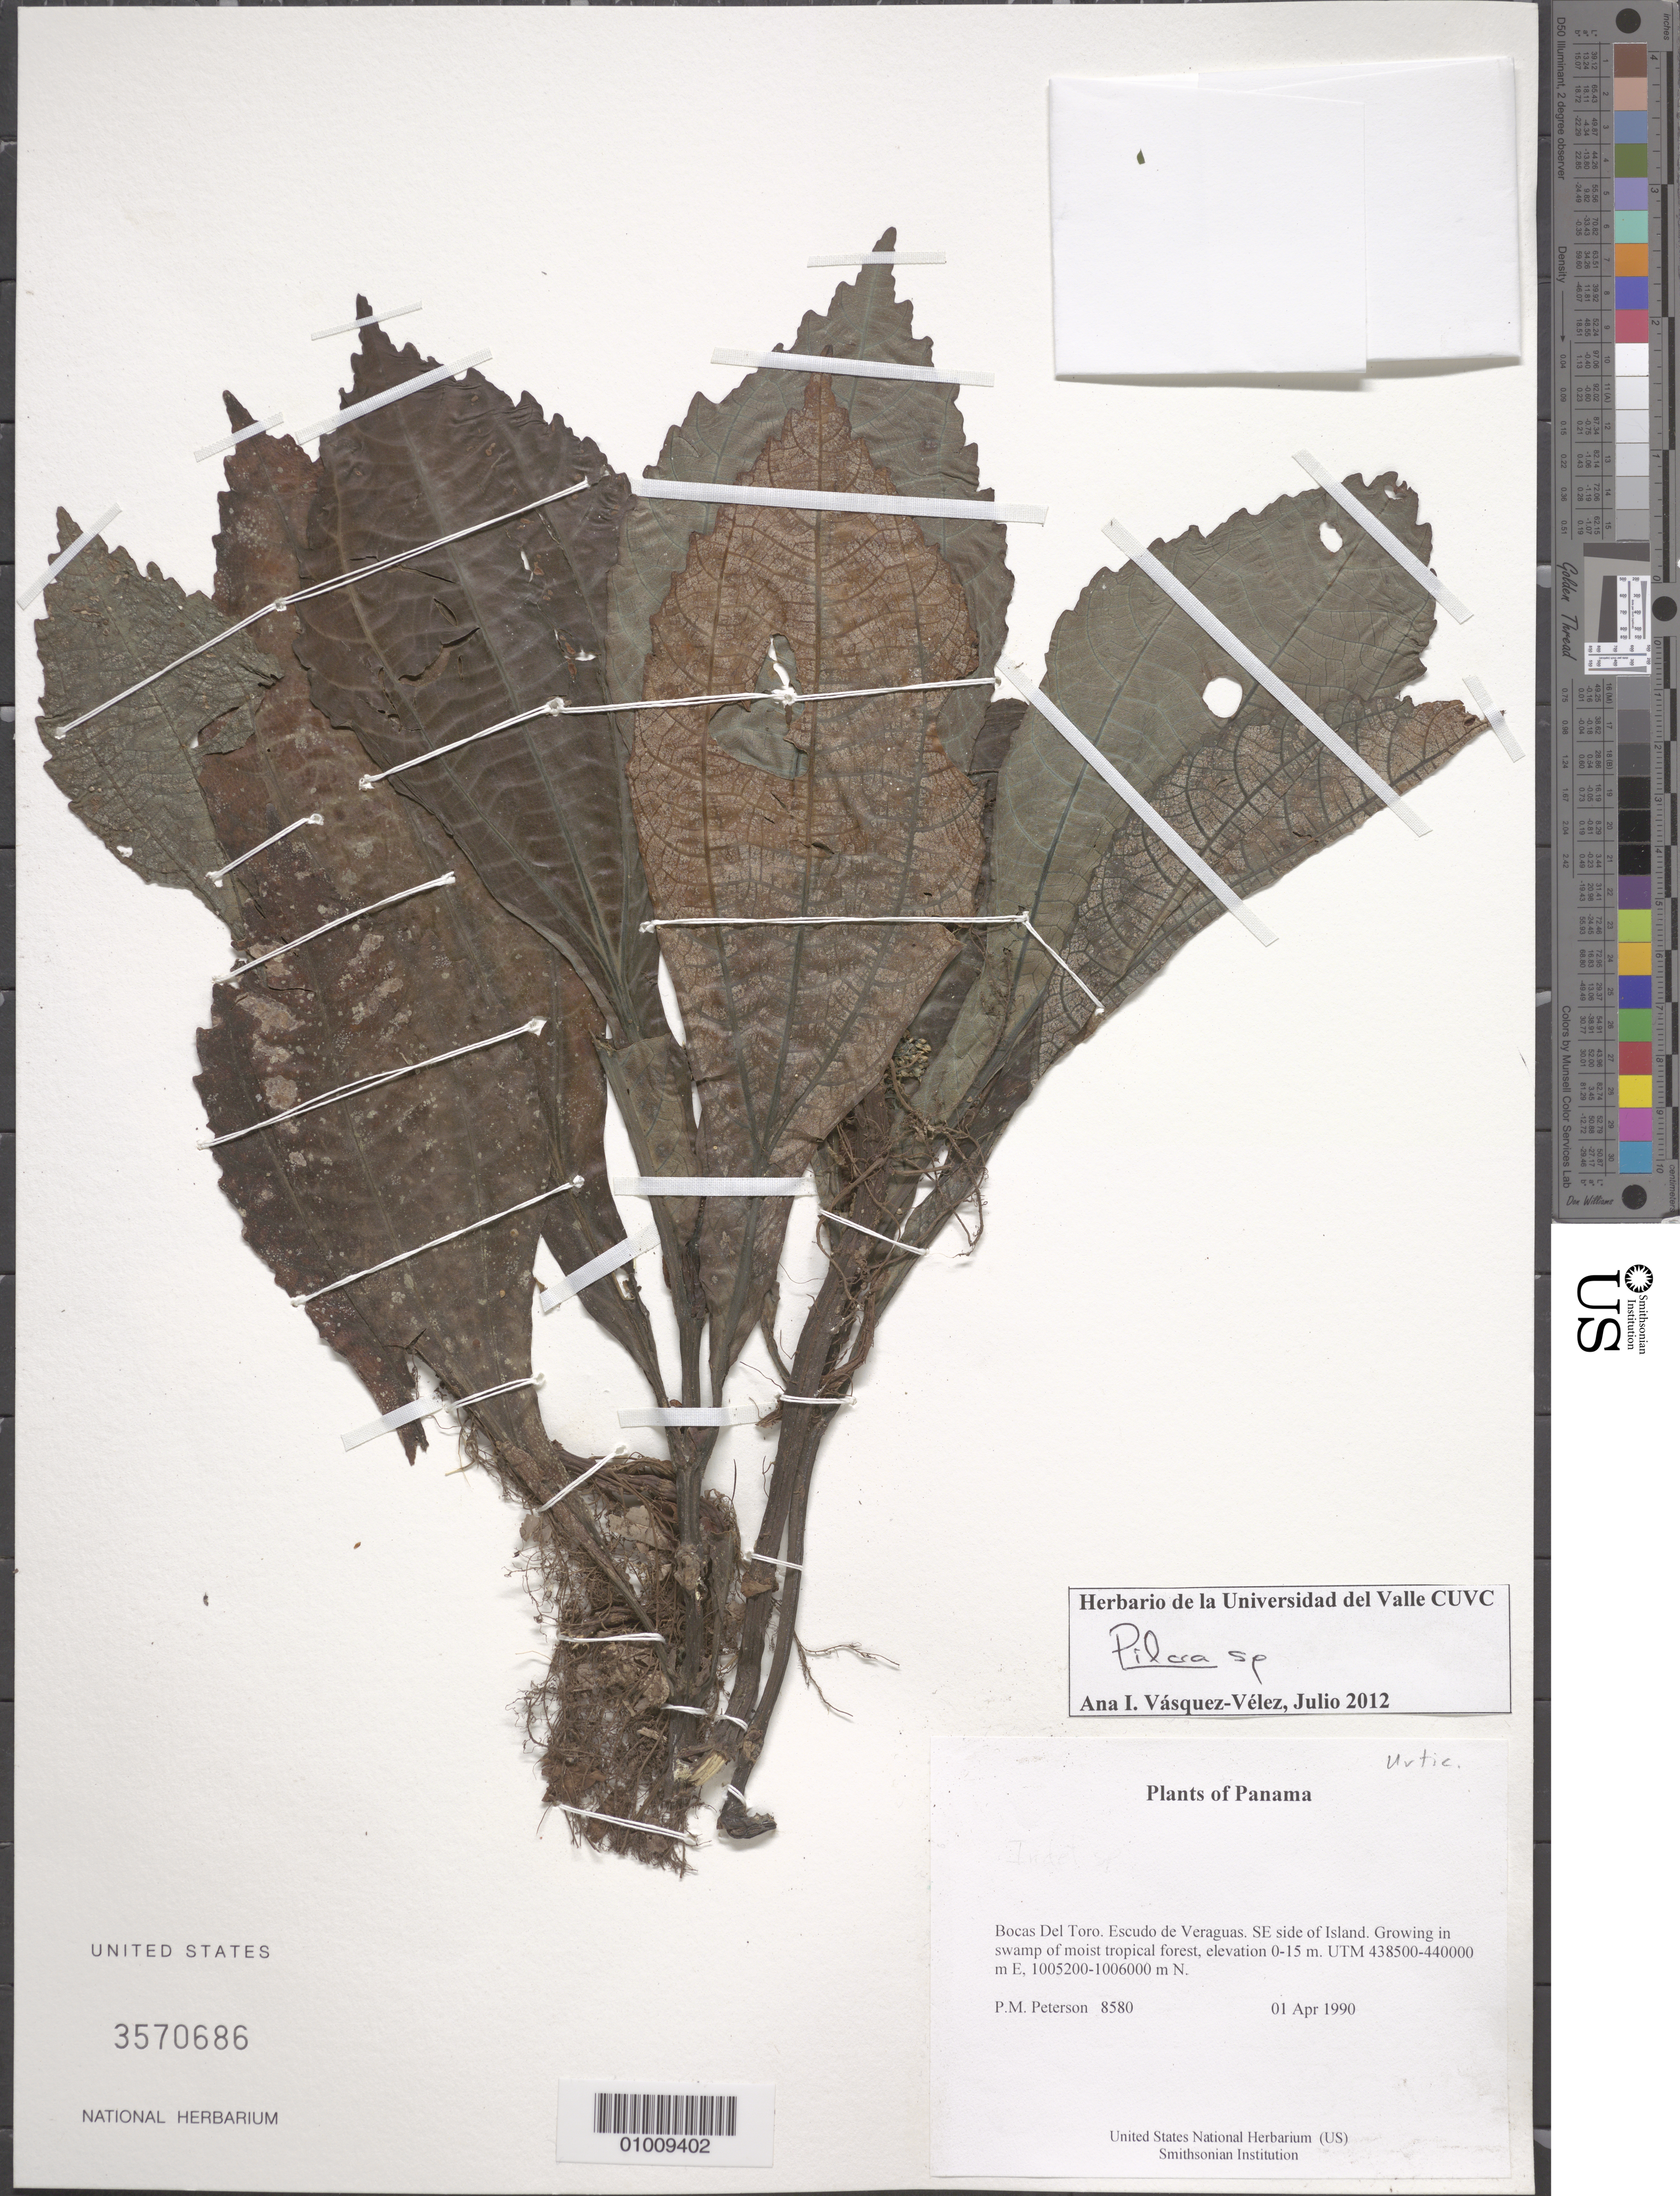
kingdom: Plantae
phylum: Tracheophyta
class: Magnoliopsida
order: Rosales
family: Urticaceae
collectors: P. M. Peterson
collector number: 08580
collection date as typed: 01 Apr 1990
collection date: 1990-04-01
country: Panama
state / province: Bocas del Toro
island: Escudo de Veraguas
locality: SE side of Island.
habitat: Growing in swamp of moist tropical forest, UTM 438500-440000 m E, 1005200-1006000 m N.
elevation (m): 0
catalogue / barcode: US 3570686